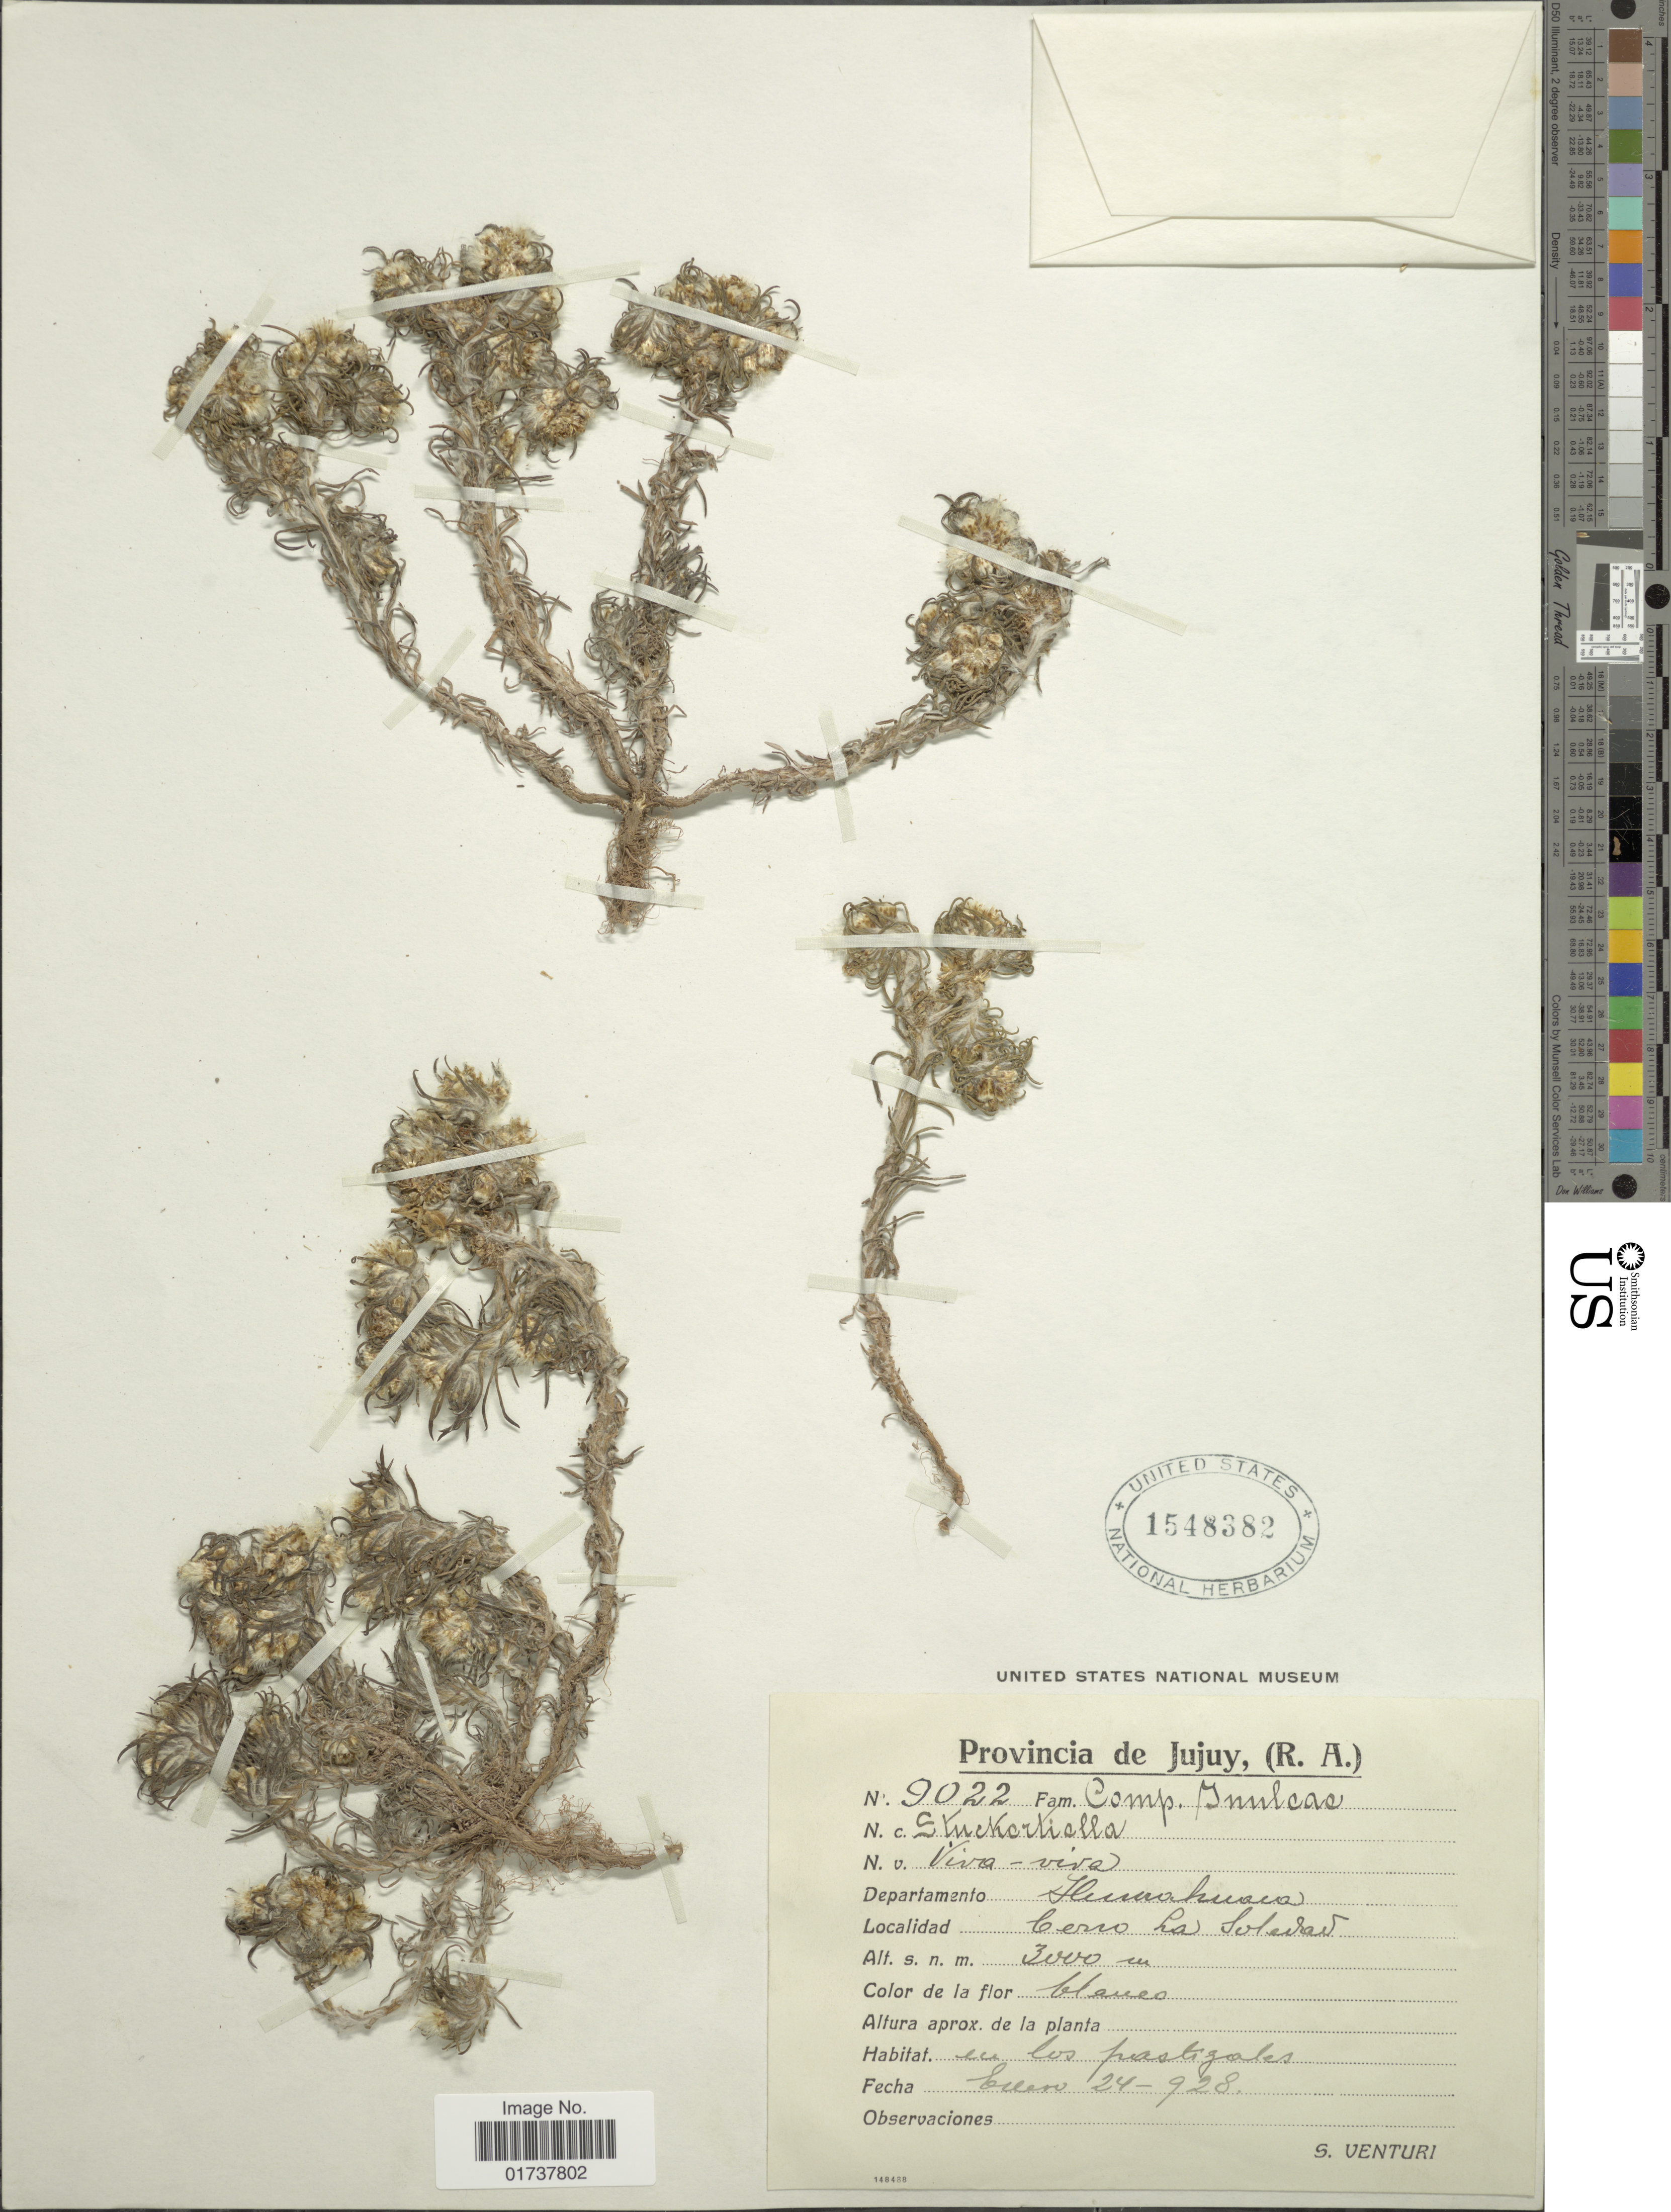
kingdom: Plantae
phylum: Tracheophyta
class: Magnoliopsida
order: Asterales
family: Asteraceae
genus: Stuckertiella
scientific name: Stuckertiella sp.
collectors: S. Venturi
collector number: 9022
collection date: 1928-06-24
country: Argentina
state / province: Jujuy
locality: Departamento Huinohuaca, Cerro la Soledad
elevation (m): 3000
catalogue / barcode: US 1548382